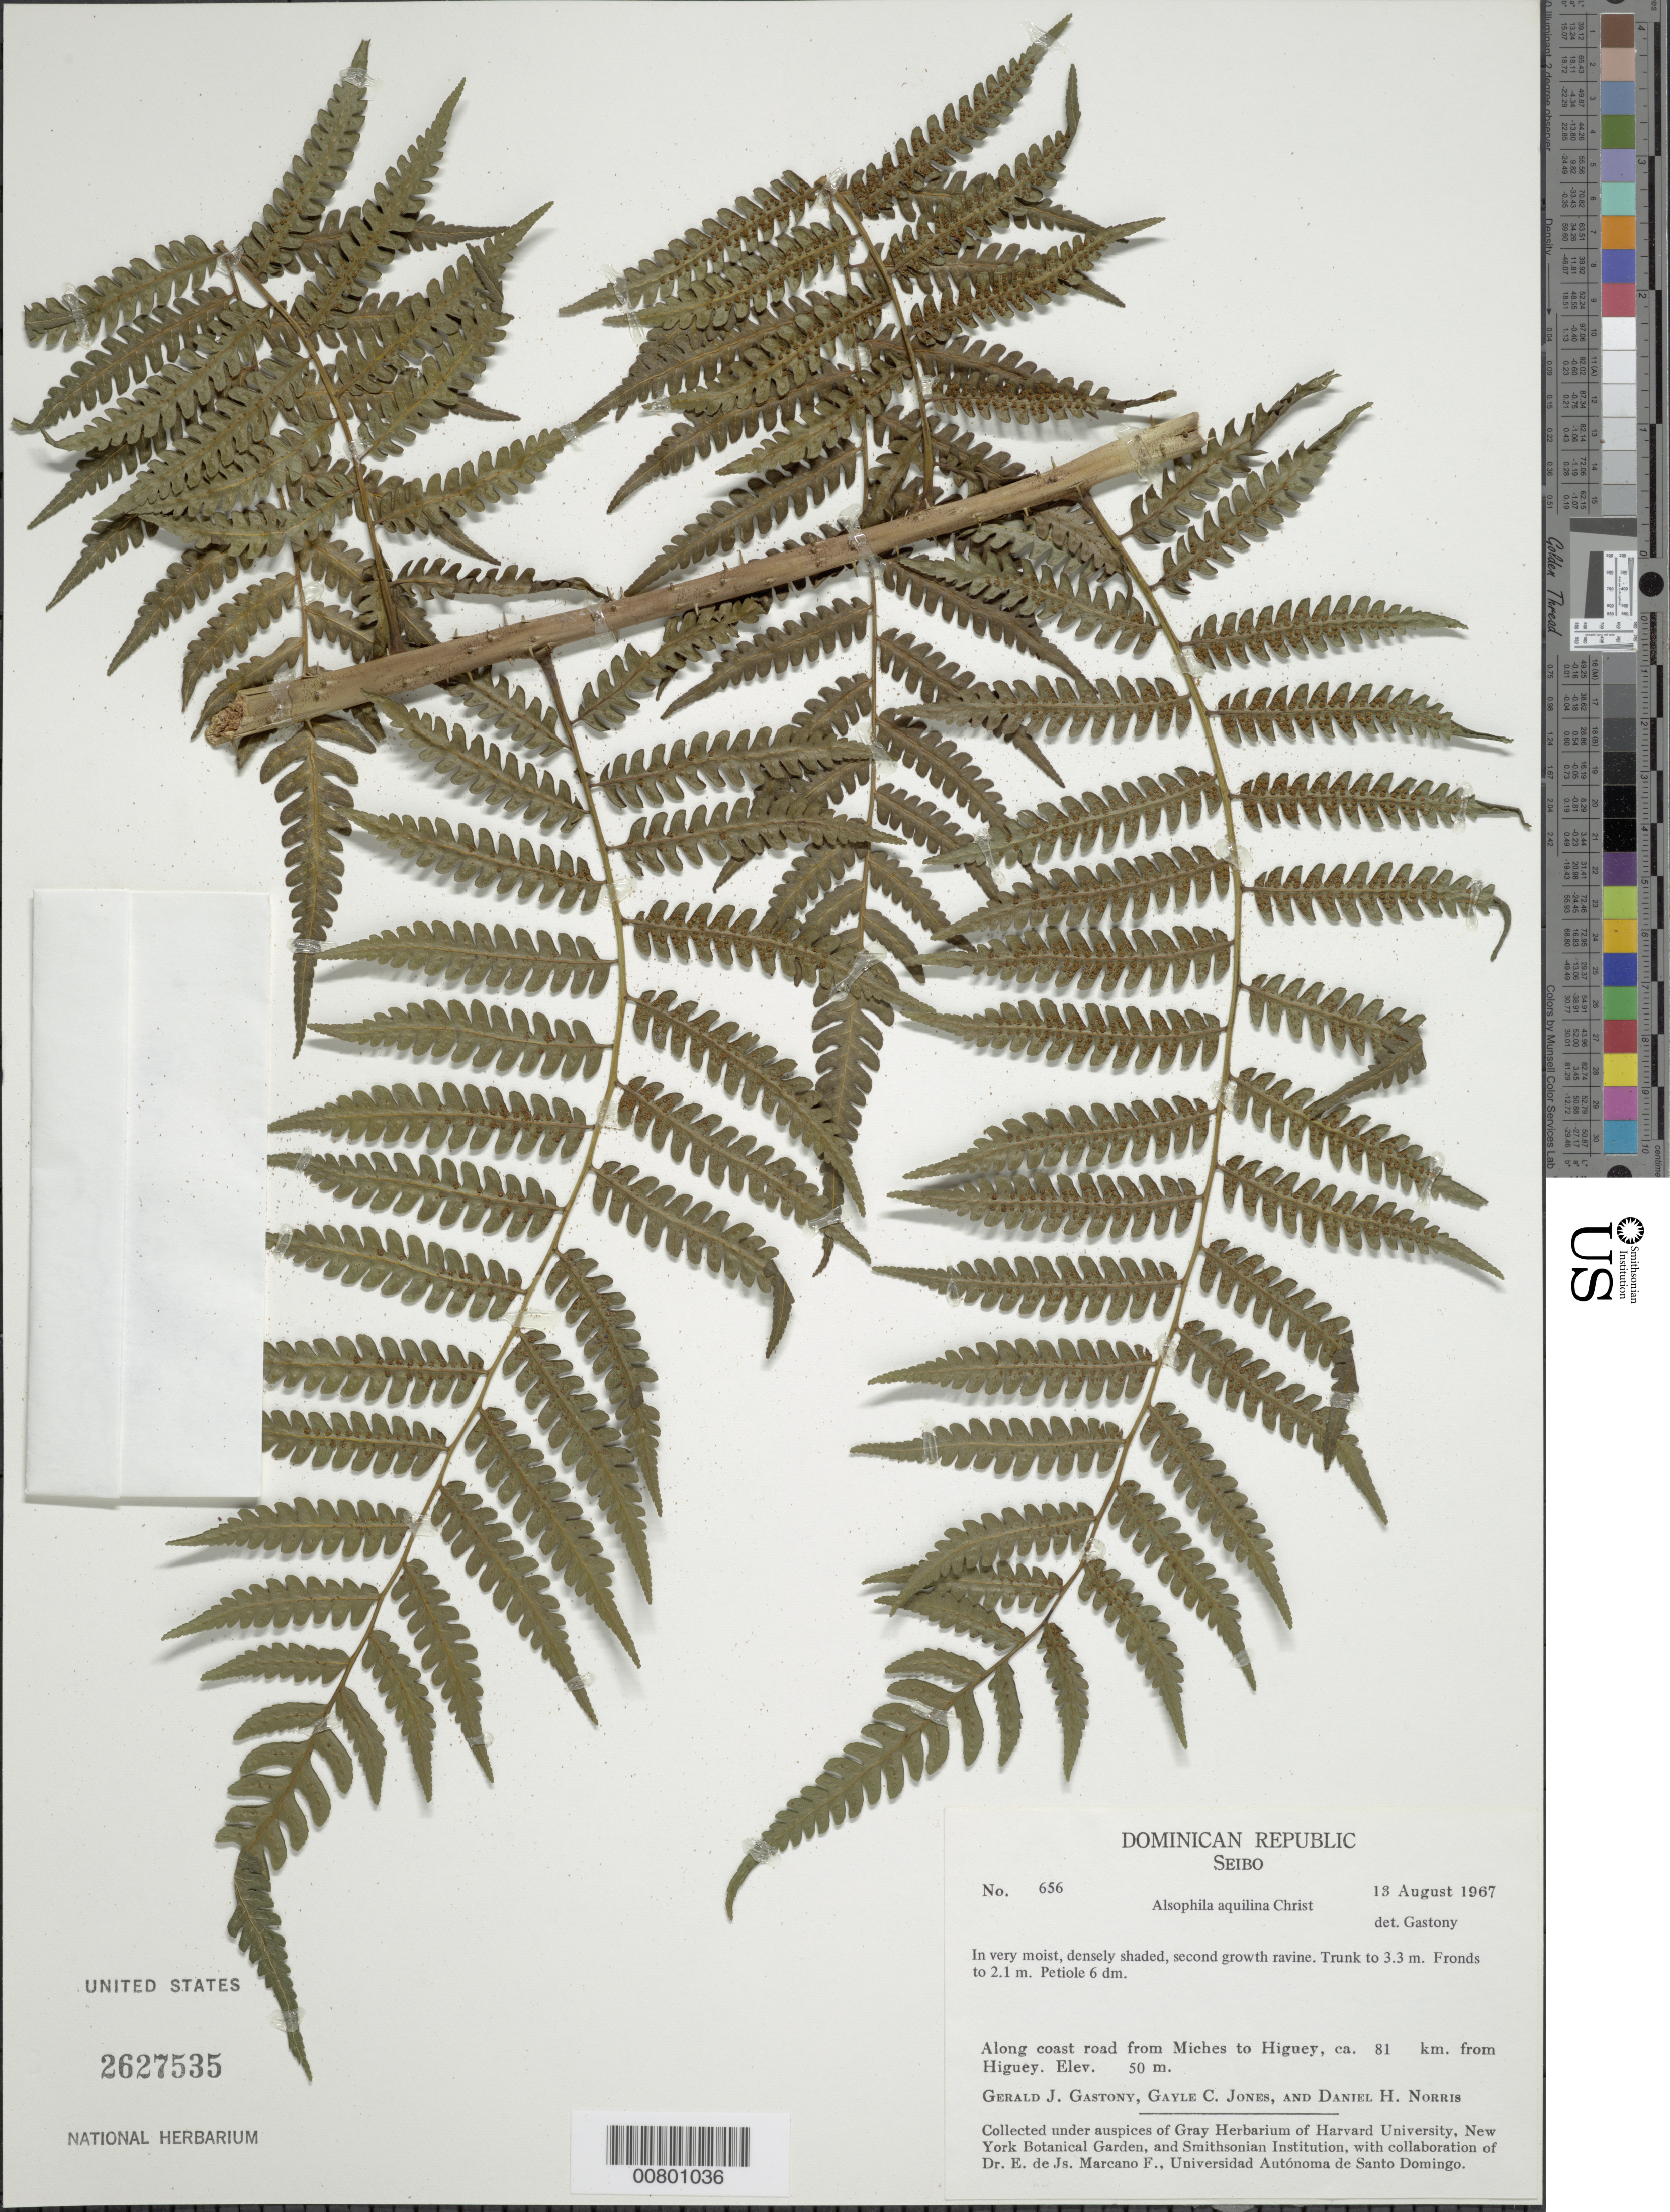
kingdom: Plantae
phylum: Tracheophyta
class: Polypodiopsida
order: Cyatheales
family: Cyatheaceae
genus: Cyathea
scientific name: Cyathea parvula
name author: (Jenman) Domin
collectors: G. Gastony, G. C. Jones & D. H. Norris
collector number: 656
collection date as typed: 13 Aug 1967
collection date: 1967-08-13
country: Dominican Republic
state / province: El Seibo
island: Hispaniola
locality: Miches to Higuey road, 81 km from Higuey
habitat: Very moist, densely shaded, second growth ravine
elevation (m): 50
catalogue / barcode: US 2627535